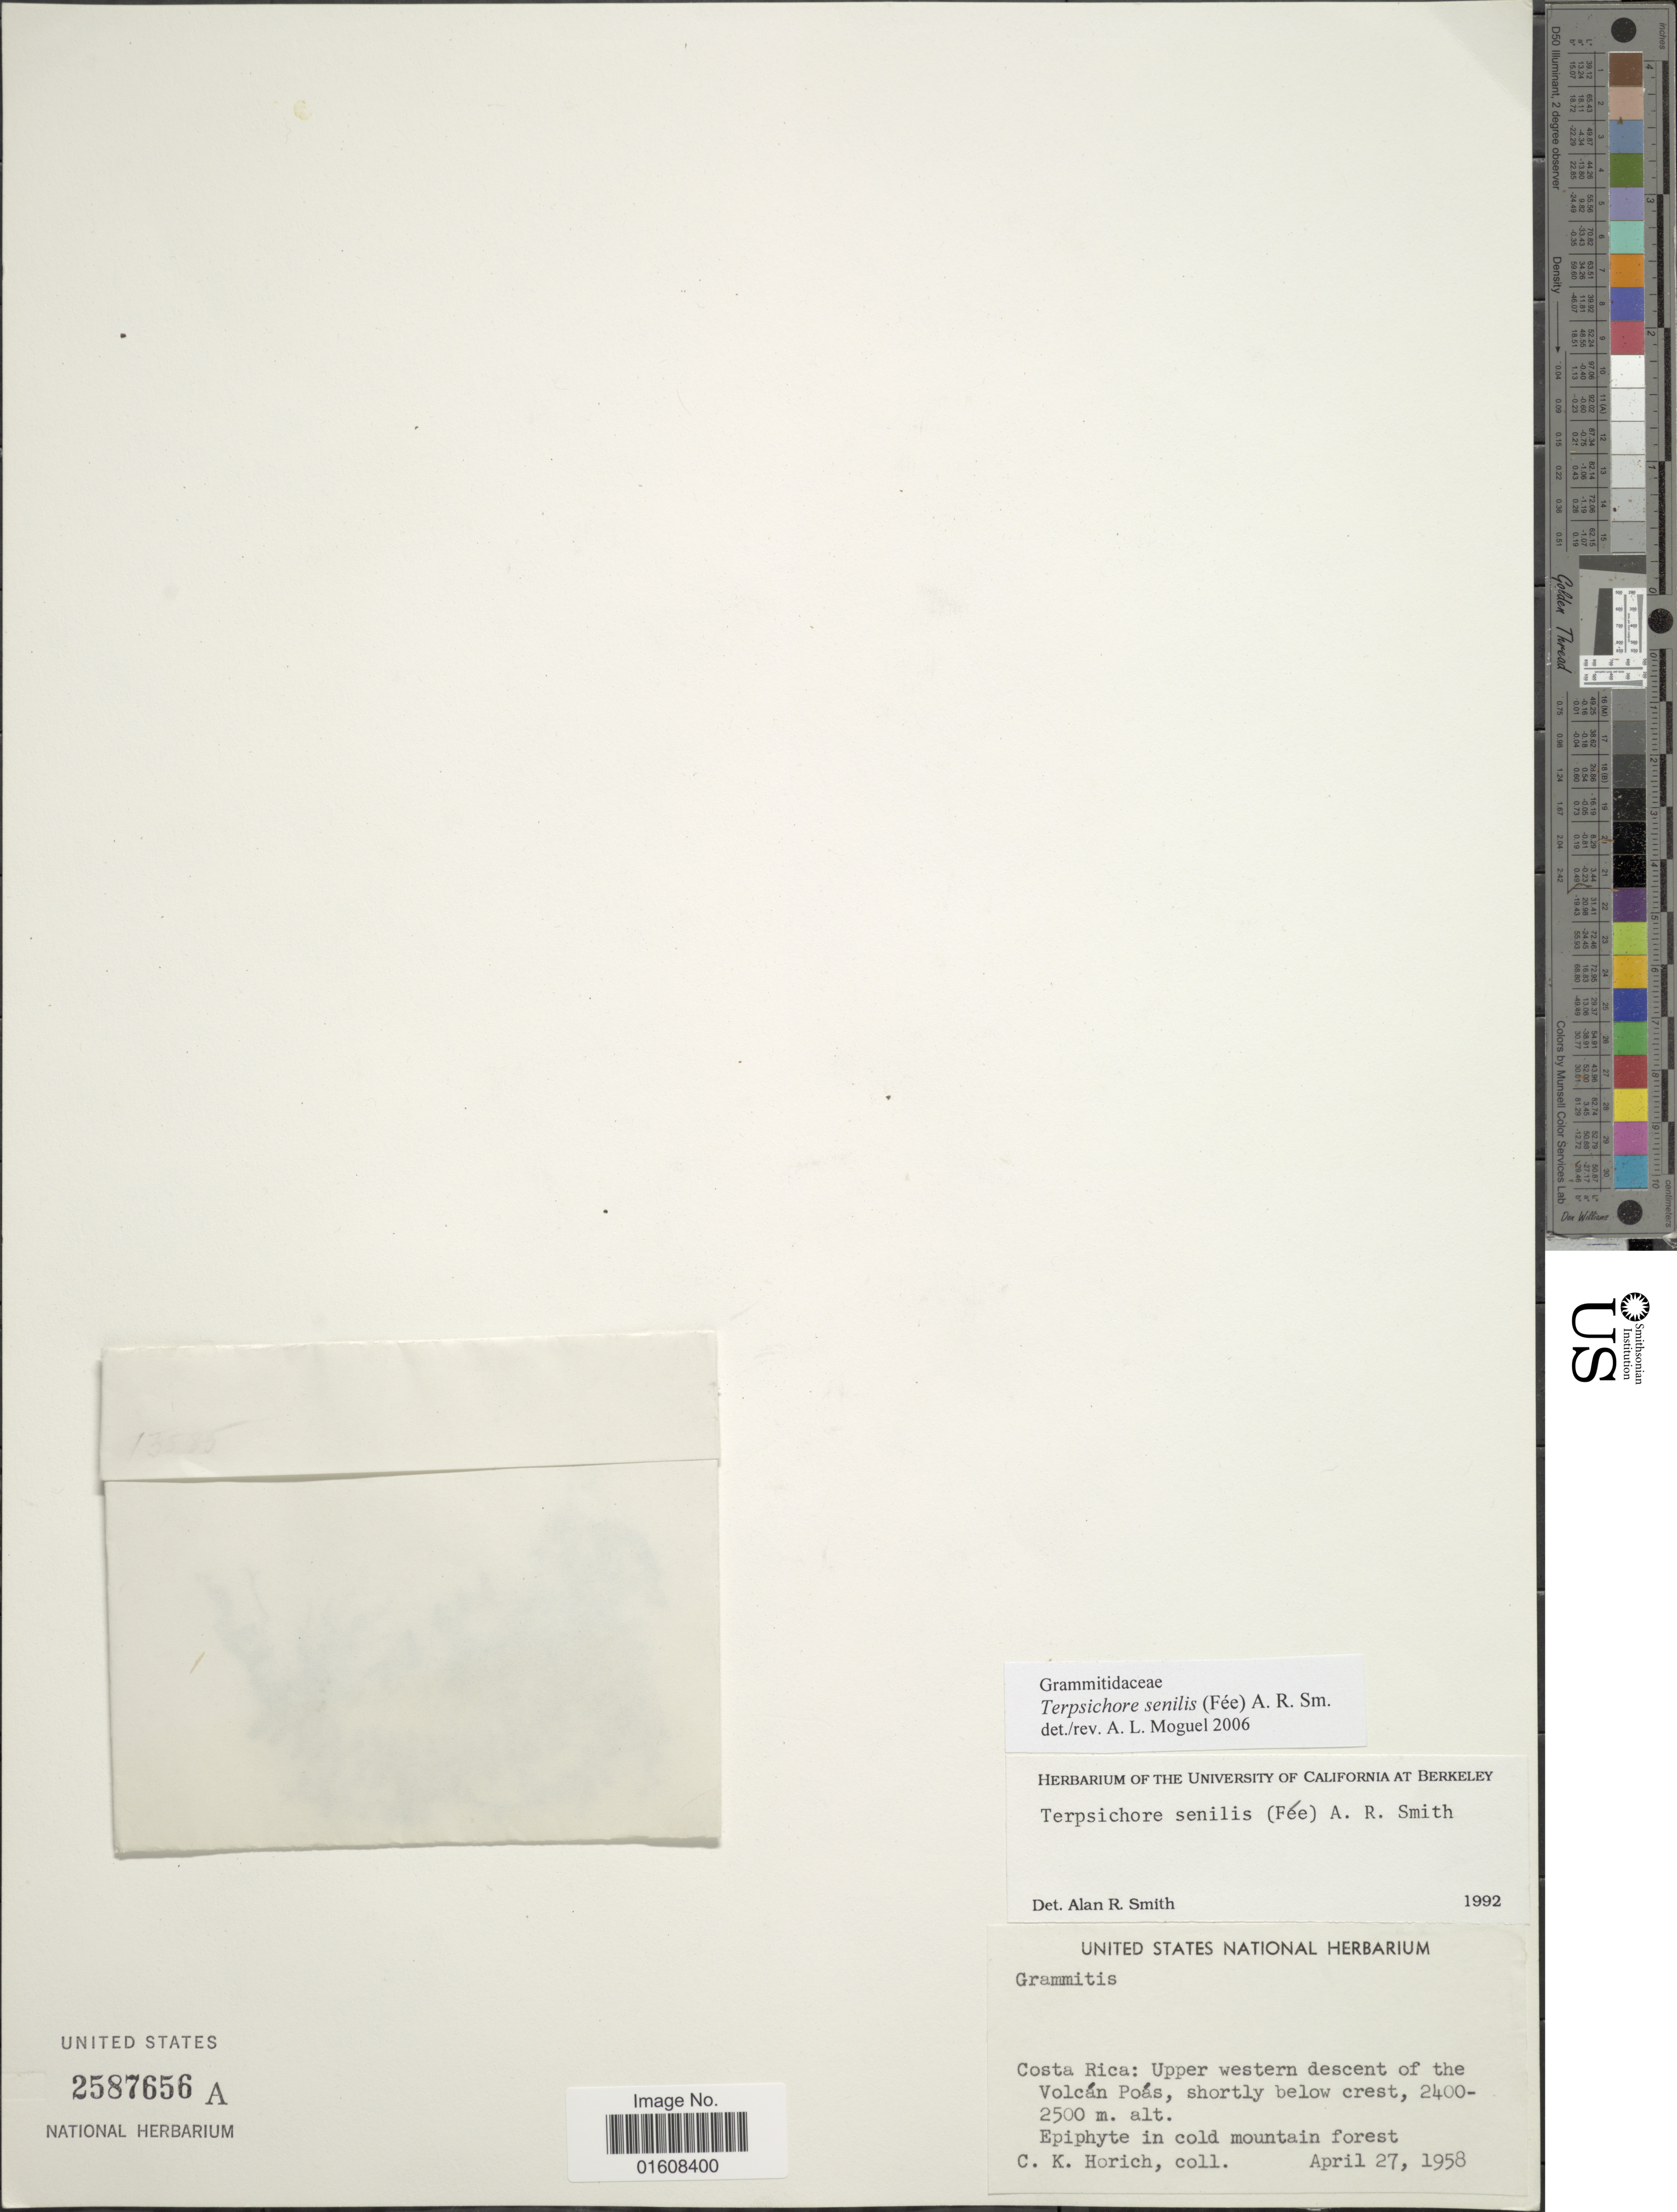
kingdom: Plantae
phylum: Tracheophyta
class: Polypodiopsida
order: Polypodiales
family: Polypodiaceae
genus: Alansmia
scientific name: Alansmia senilis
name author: (Fée) Moguel & M. Kessler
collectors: C. K. Horich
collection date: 1958-04-27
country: Costa Rica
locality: Upper western descent of the Volcán Poás, shortly below crest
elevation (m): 2400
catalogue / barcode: US 2587656A